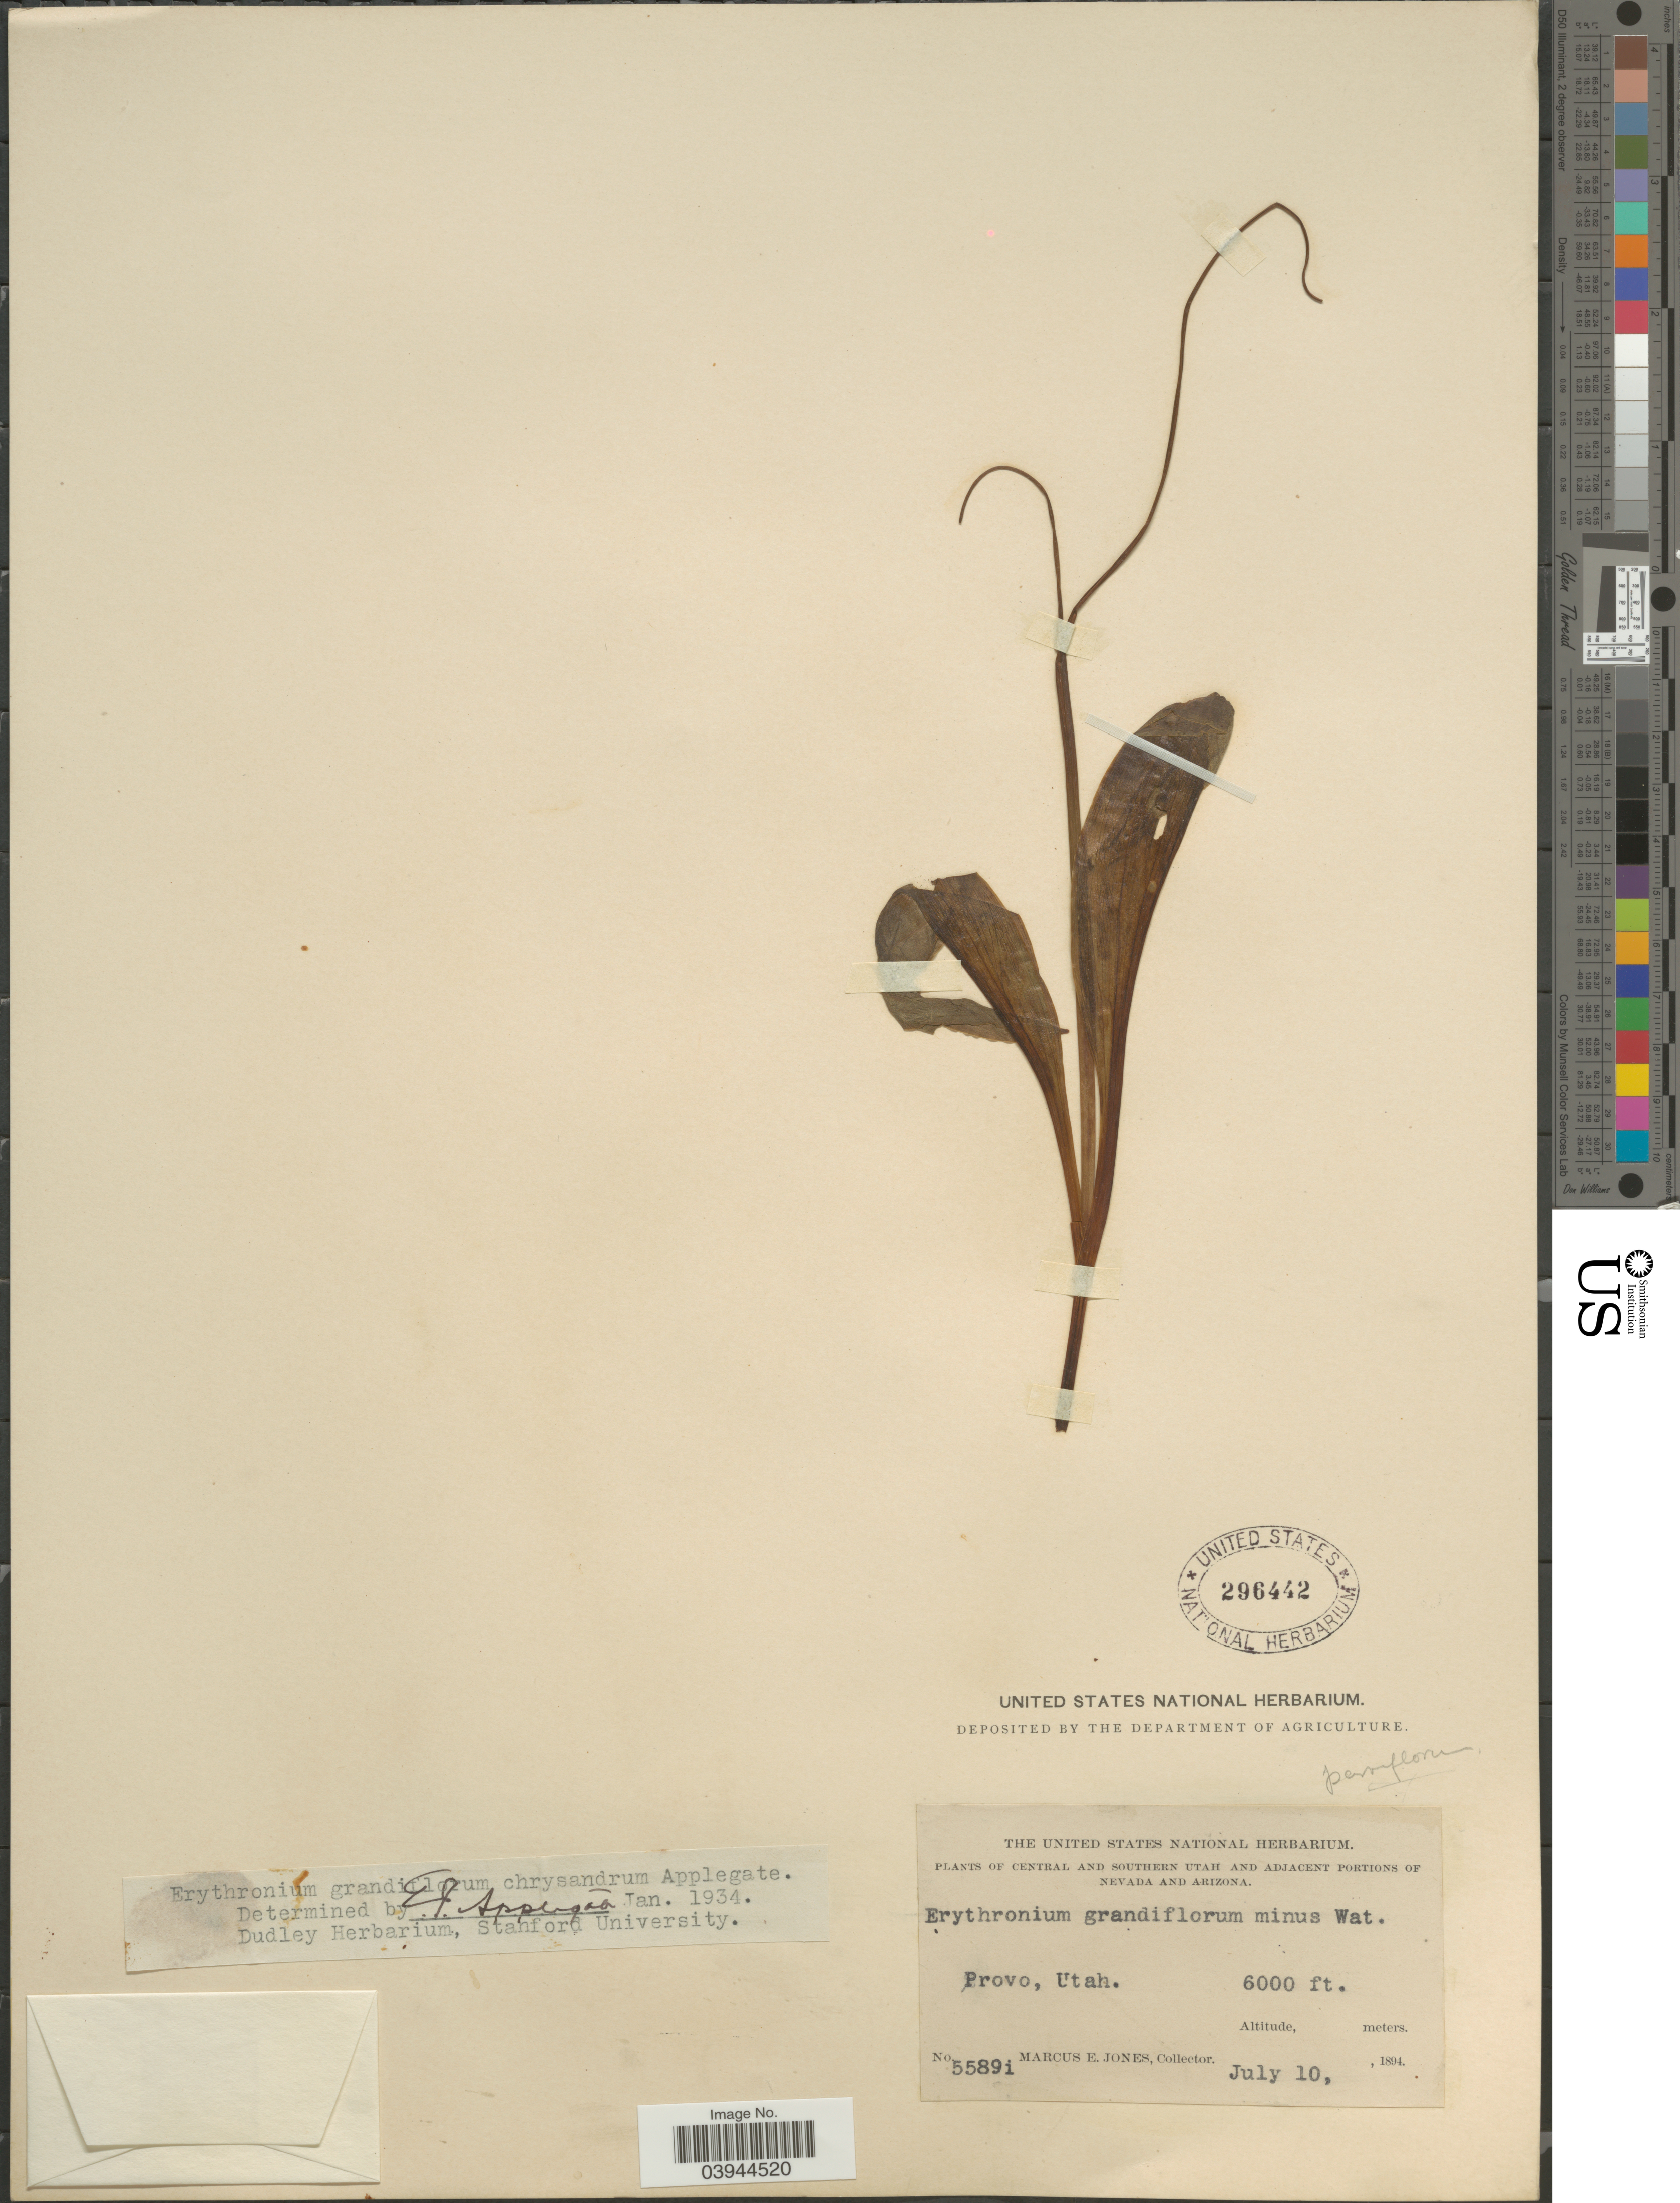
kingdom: Plantae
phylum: Tracheophyta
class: Liliopsida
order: Liliales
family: Liliaceae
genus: Erythronium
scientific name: Erythronium grandiflorum subsp. chrysandrum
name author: (Applegate) Abrams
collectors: M. E. Jones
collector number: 5589i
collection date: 1894-07-10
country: United States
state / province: Utah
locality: Central and Southern Utah. Provo.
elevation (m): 1829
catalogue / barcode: US 296442